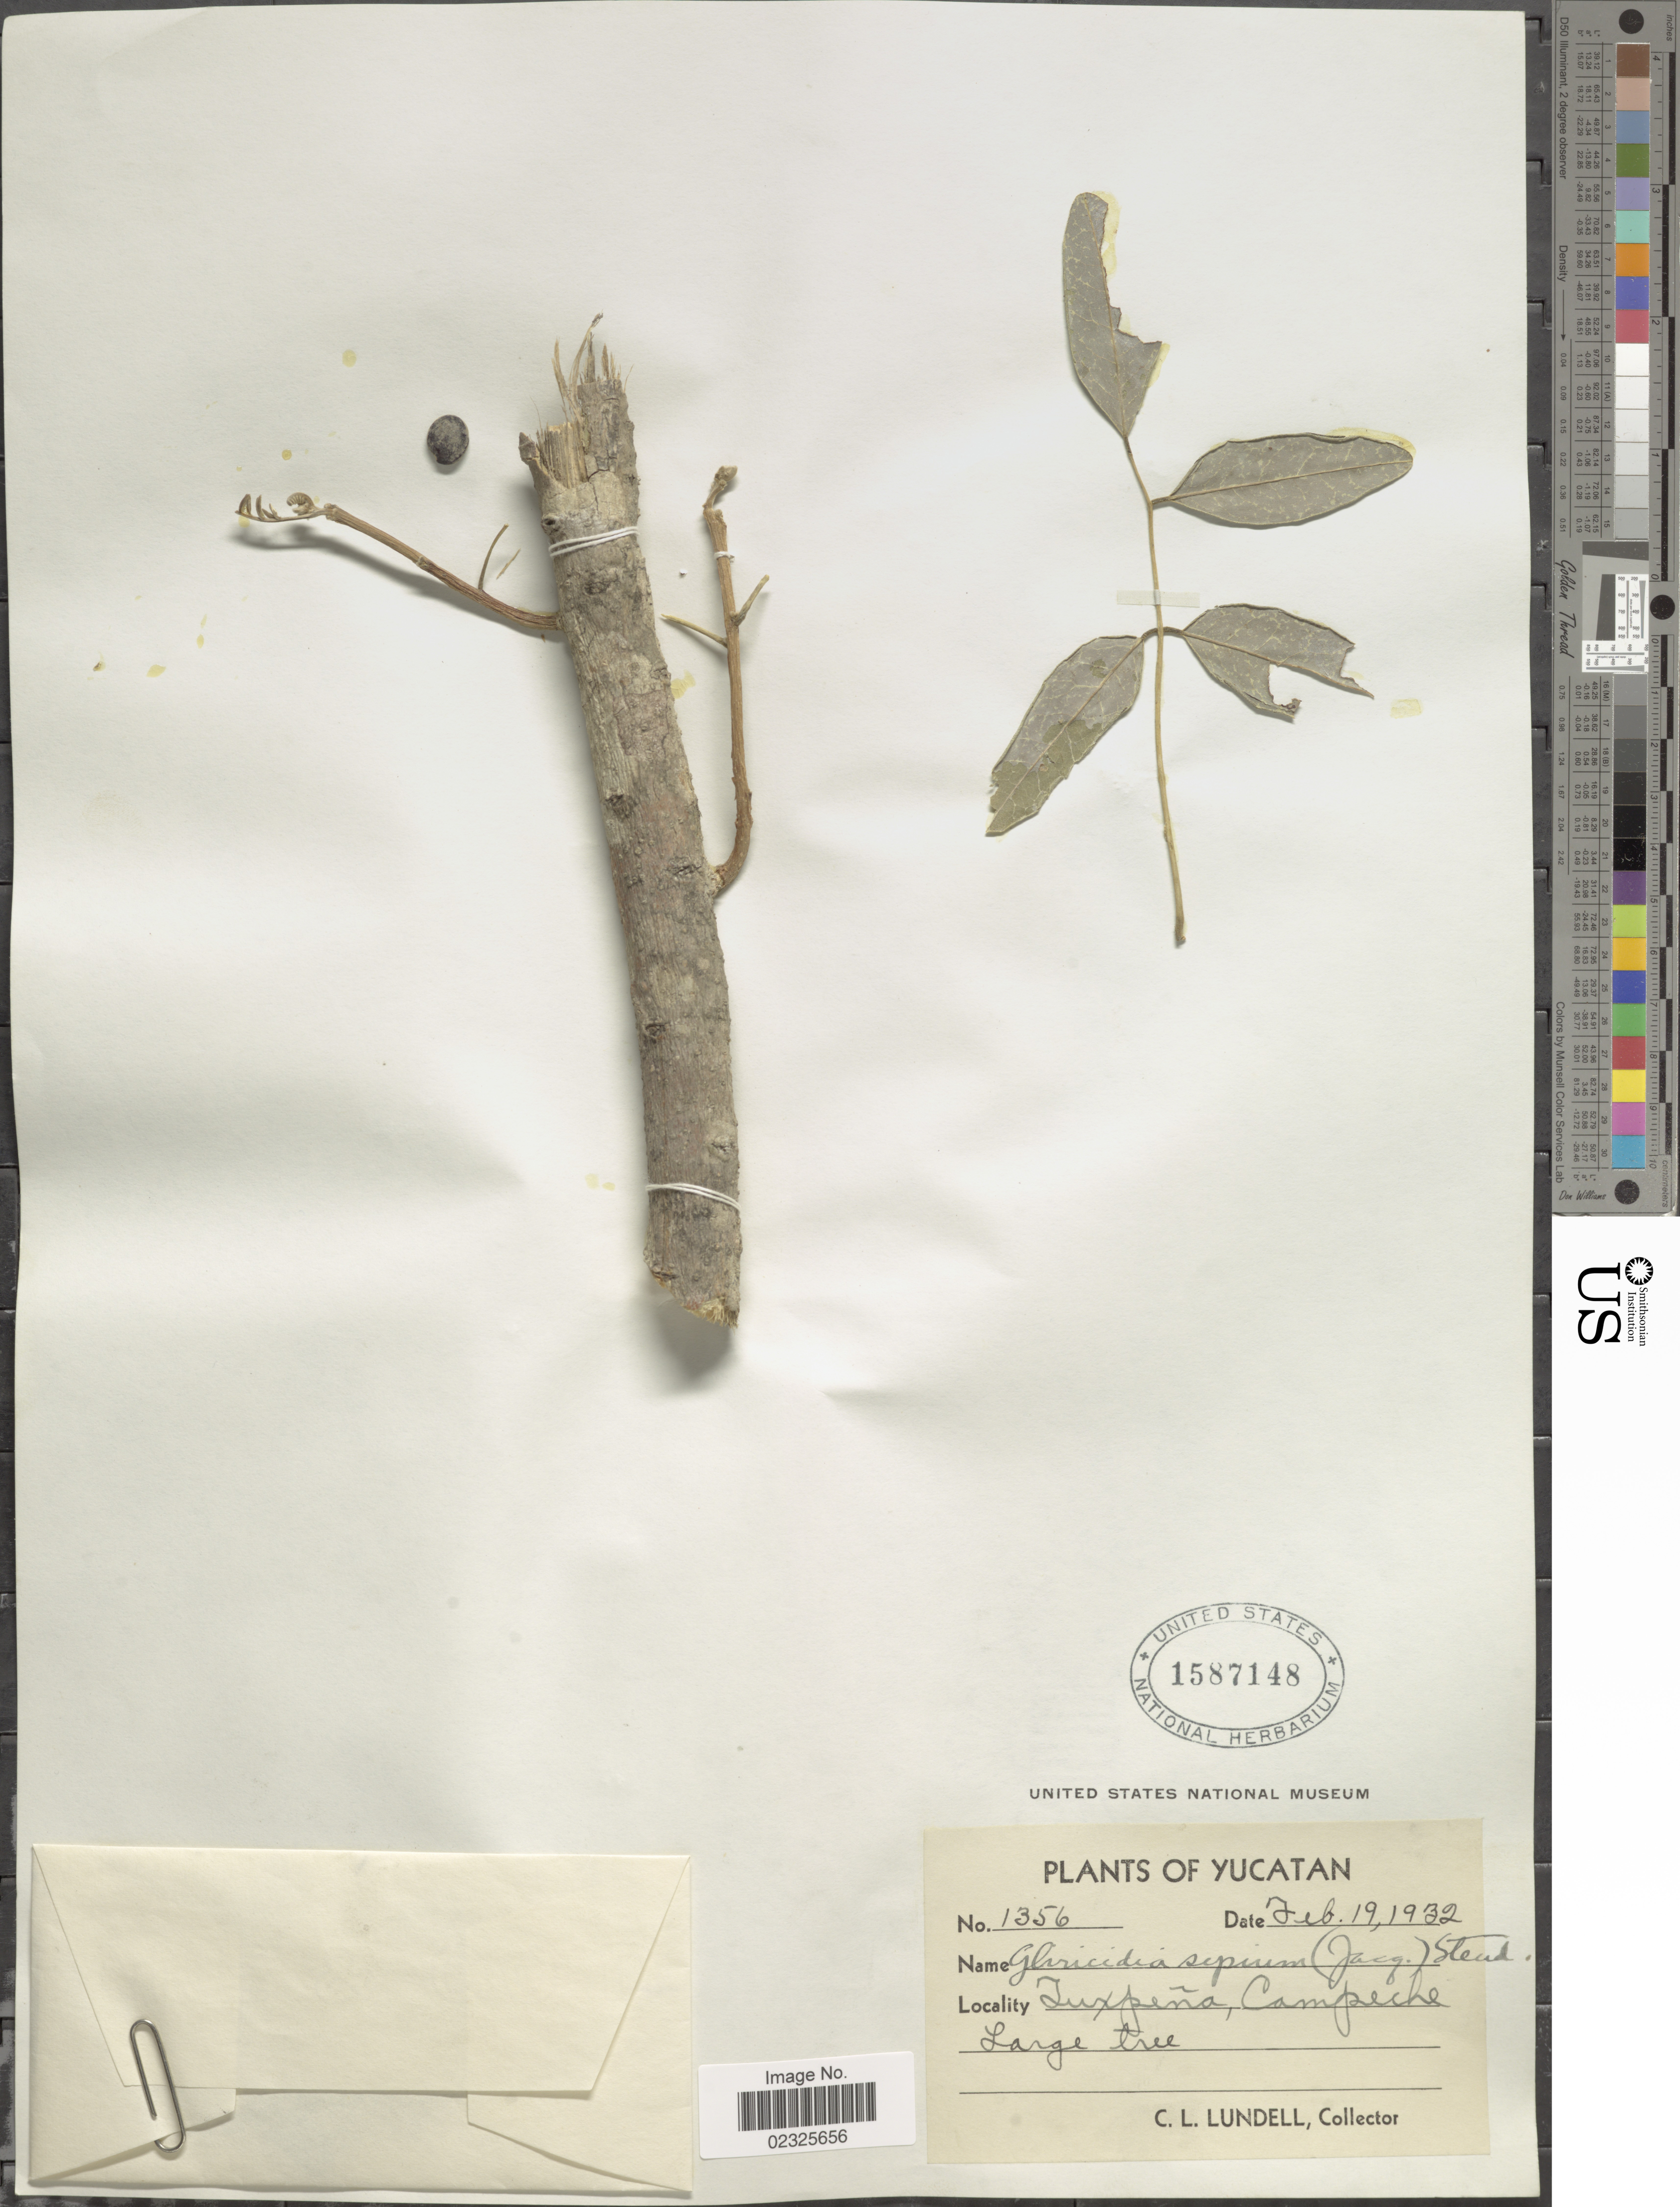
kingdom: Plantae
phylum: Tracheophyta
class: Magnoliopsida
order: Fabales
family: Fabaceae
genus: Gliricidia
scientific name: Gliricidia sepium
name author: (Jacq.) Kunth ex Walp.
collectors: C. L. Lundell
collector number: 1356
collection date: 1932-02-19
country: Mexico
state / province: Yucatán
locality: Tuxpena, Campeche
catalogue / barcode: US 1587148